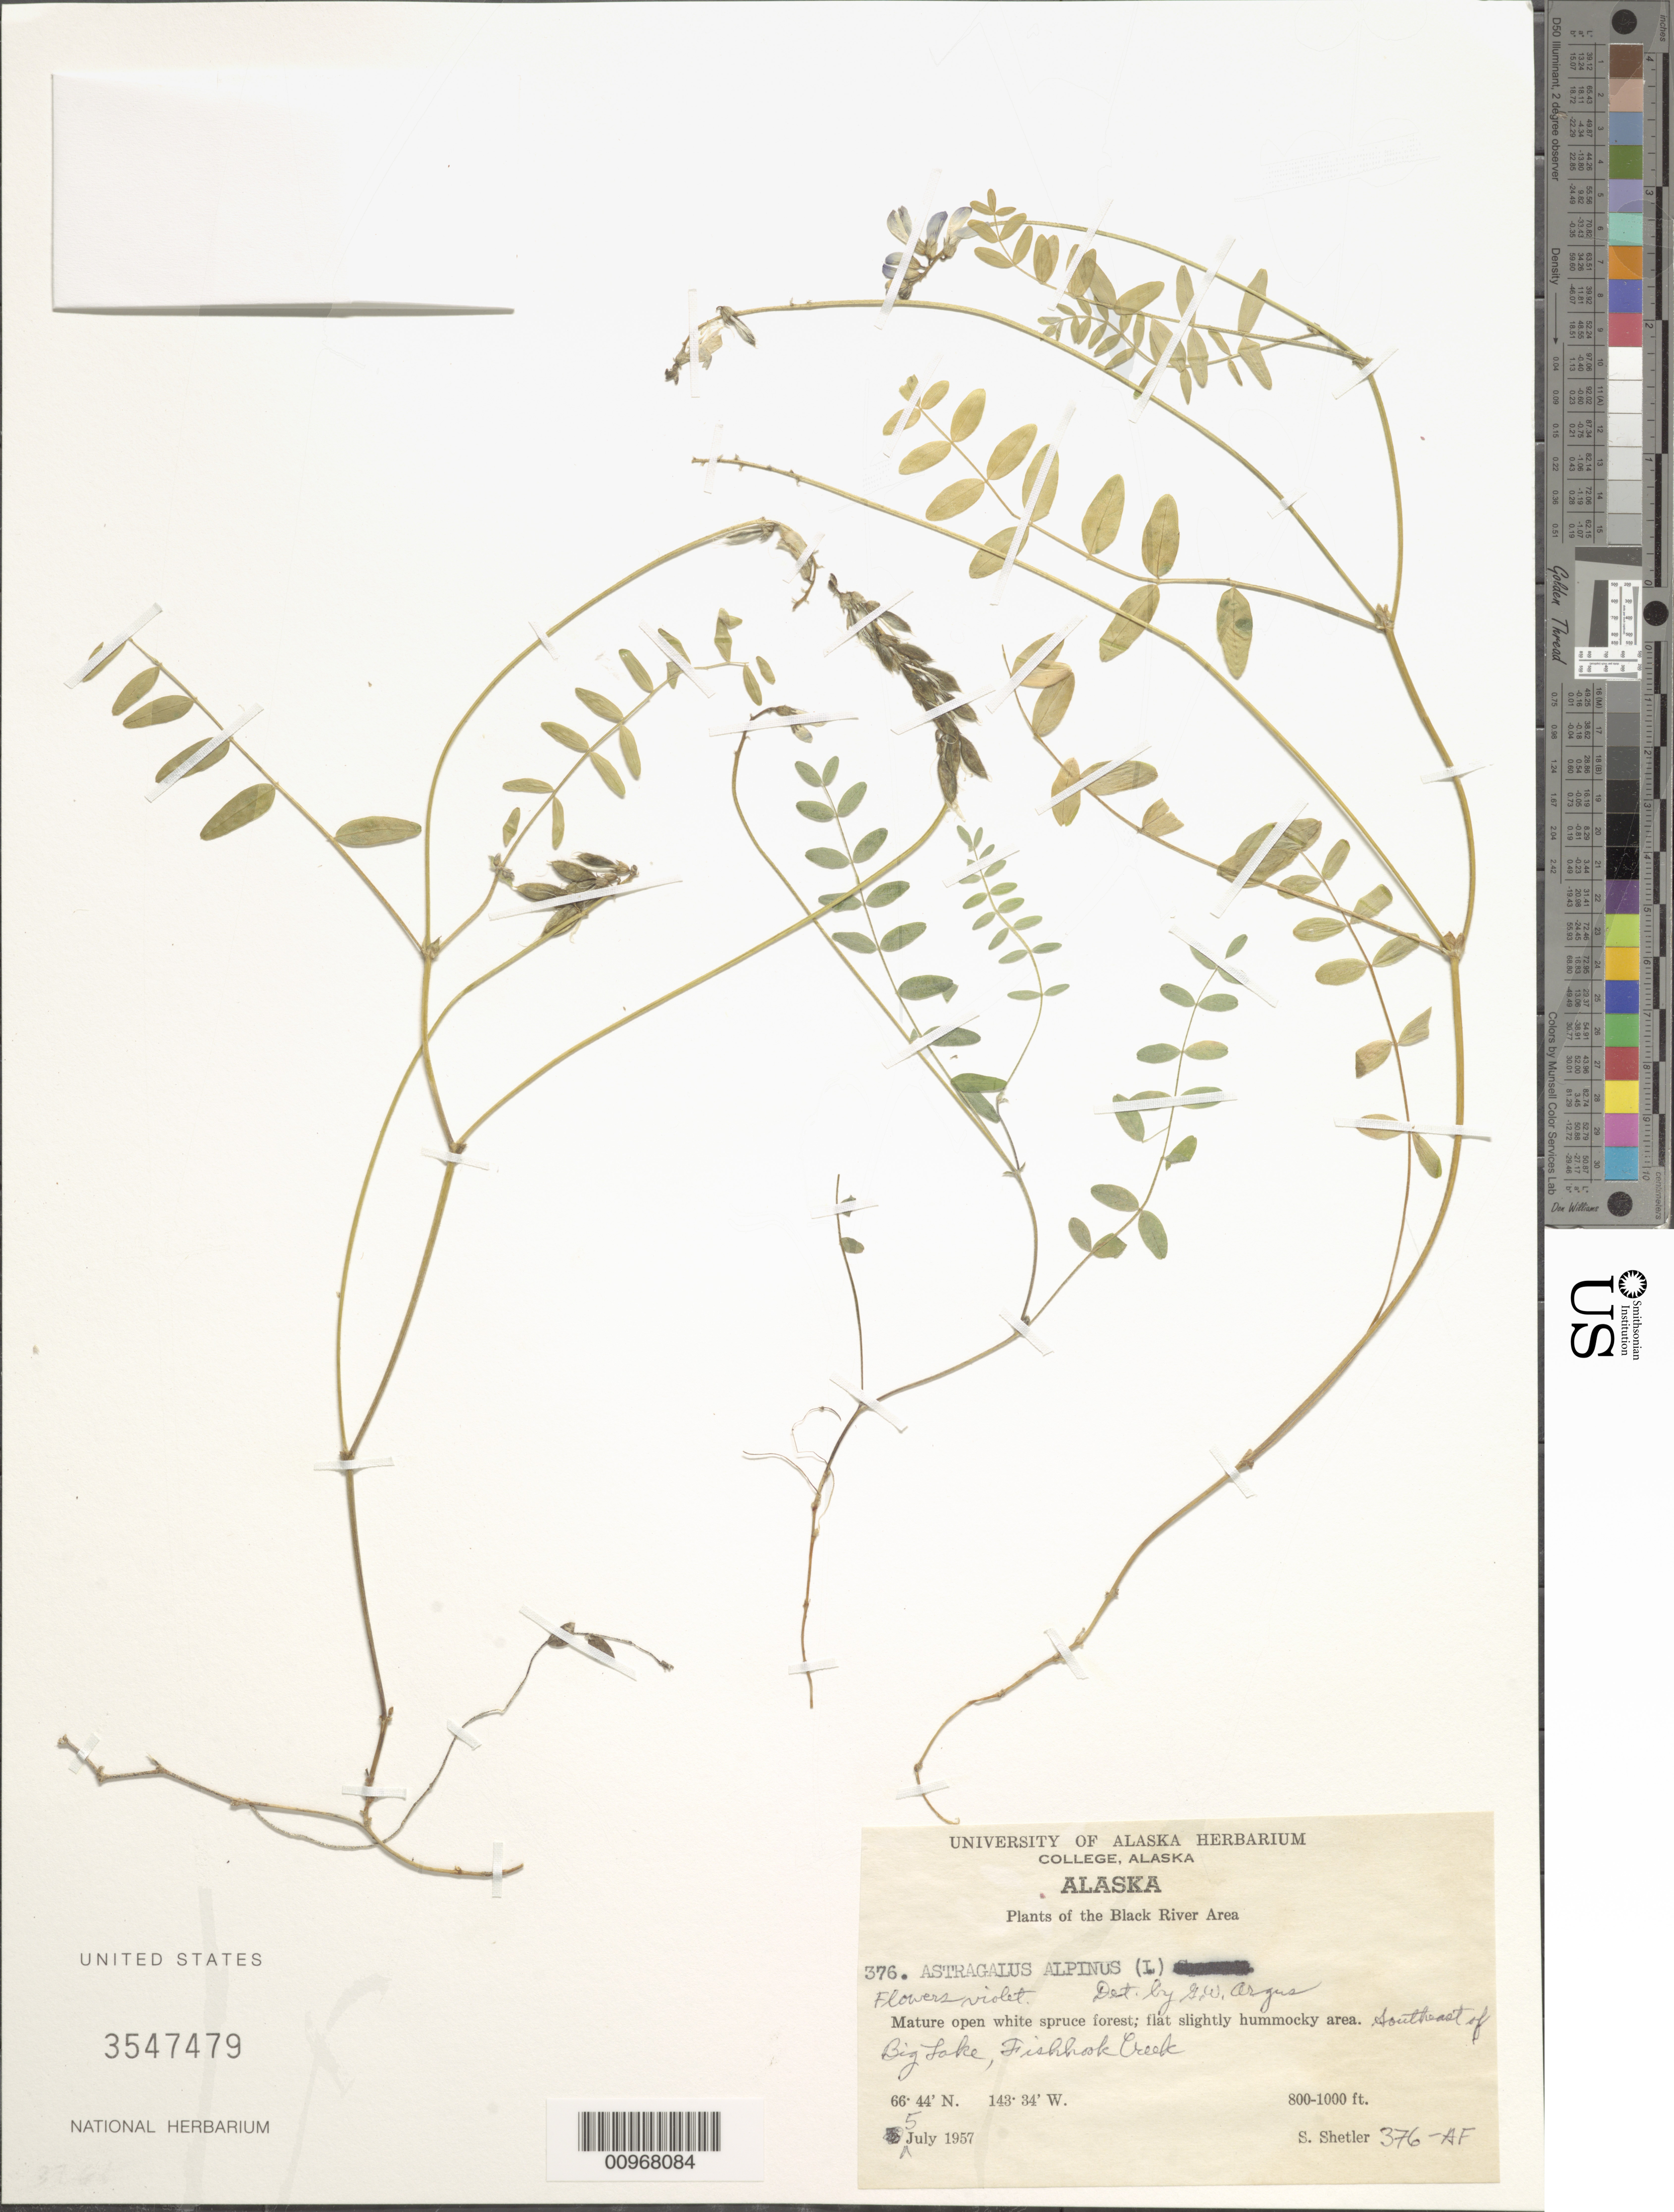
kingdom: Plantae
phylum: Tracheophyta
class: Magnoliopsida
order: Fabales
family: Fabaceae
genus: Astragalus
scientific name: Astragalus alpinus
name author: L.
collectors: S. Shetler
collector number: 376-AF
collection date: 1957-07-05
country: United States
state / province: Alaska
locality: Black River Area, southeast of Big Lake, Fishhook Creek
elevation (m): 244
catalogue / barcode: US 3547479